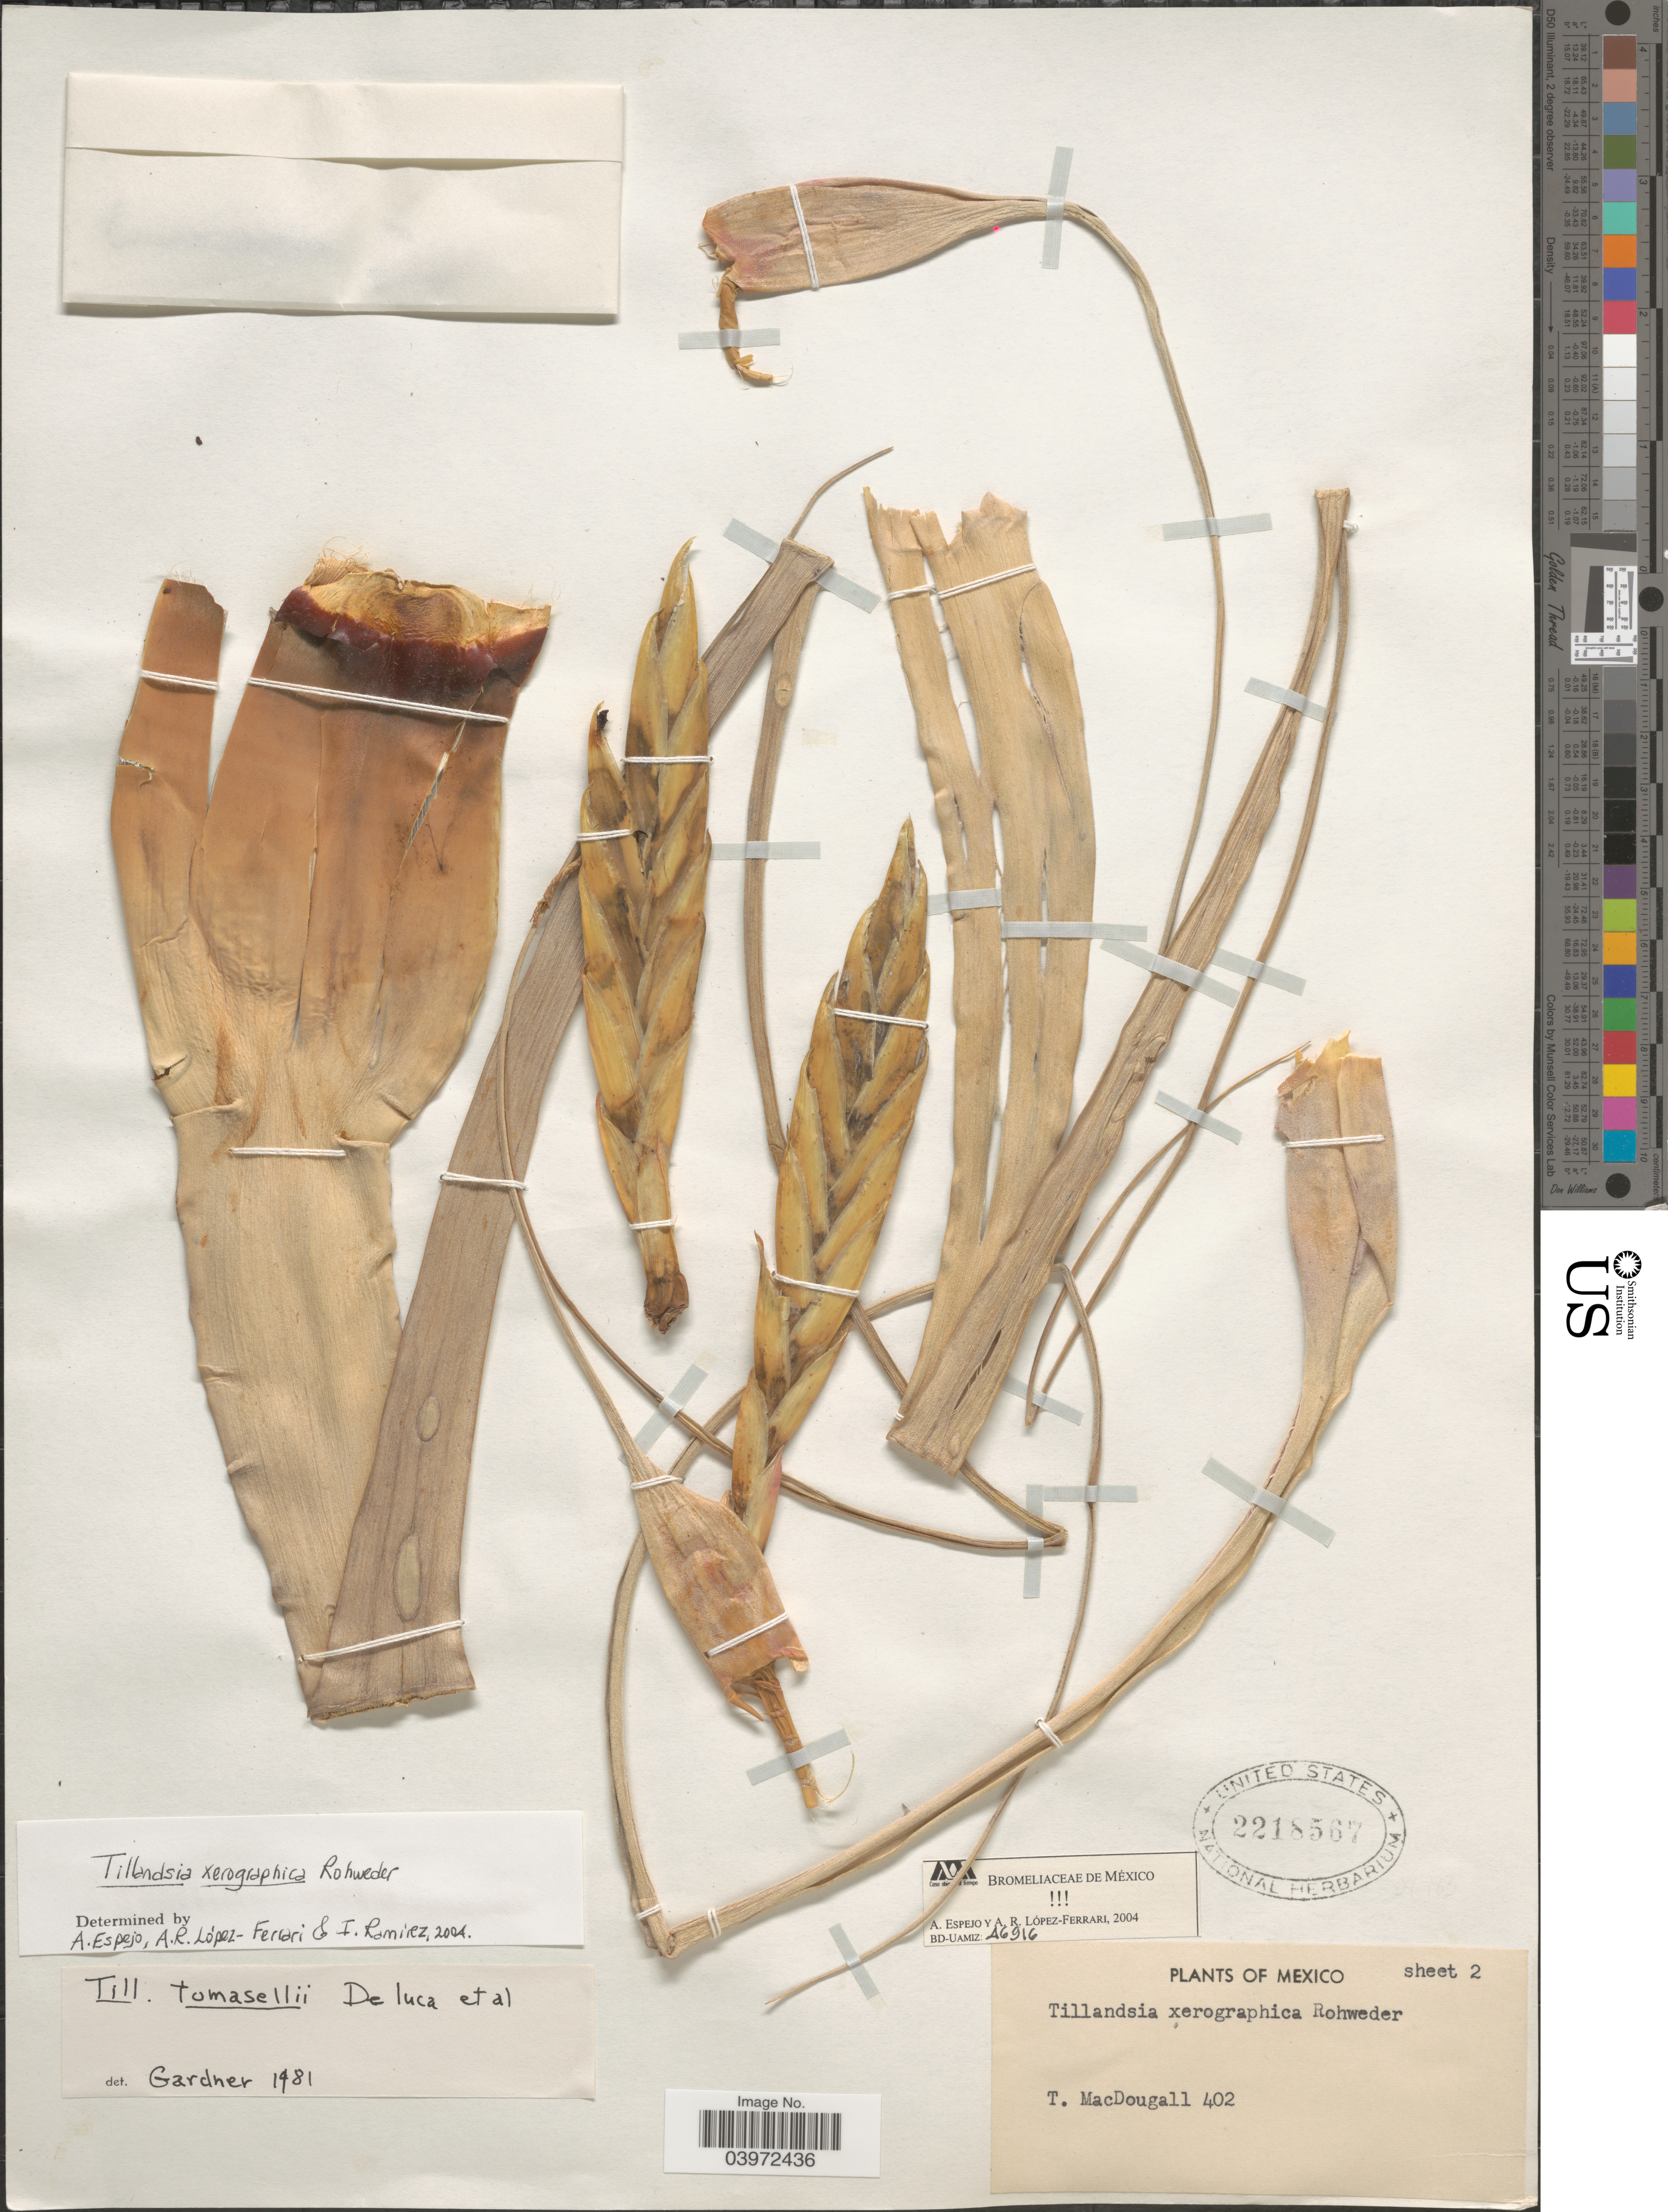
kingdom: Plantae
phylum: Tracheophyta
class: Liliopsida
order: Poales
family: Bromeliaceae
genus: Tillandsia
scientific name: Tillandsia xerographica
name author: Rohweder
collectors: T. B. MacDougall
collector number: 402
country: Mexico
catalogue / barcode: US 2218567